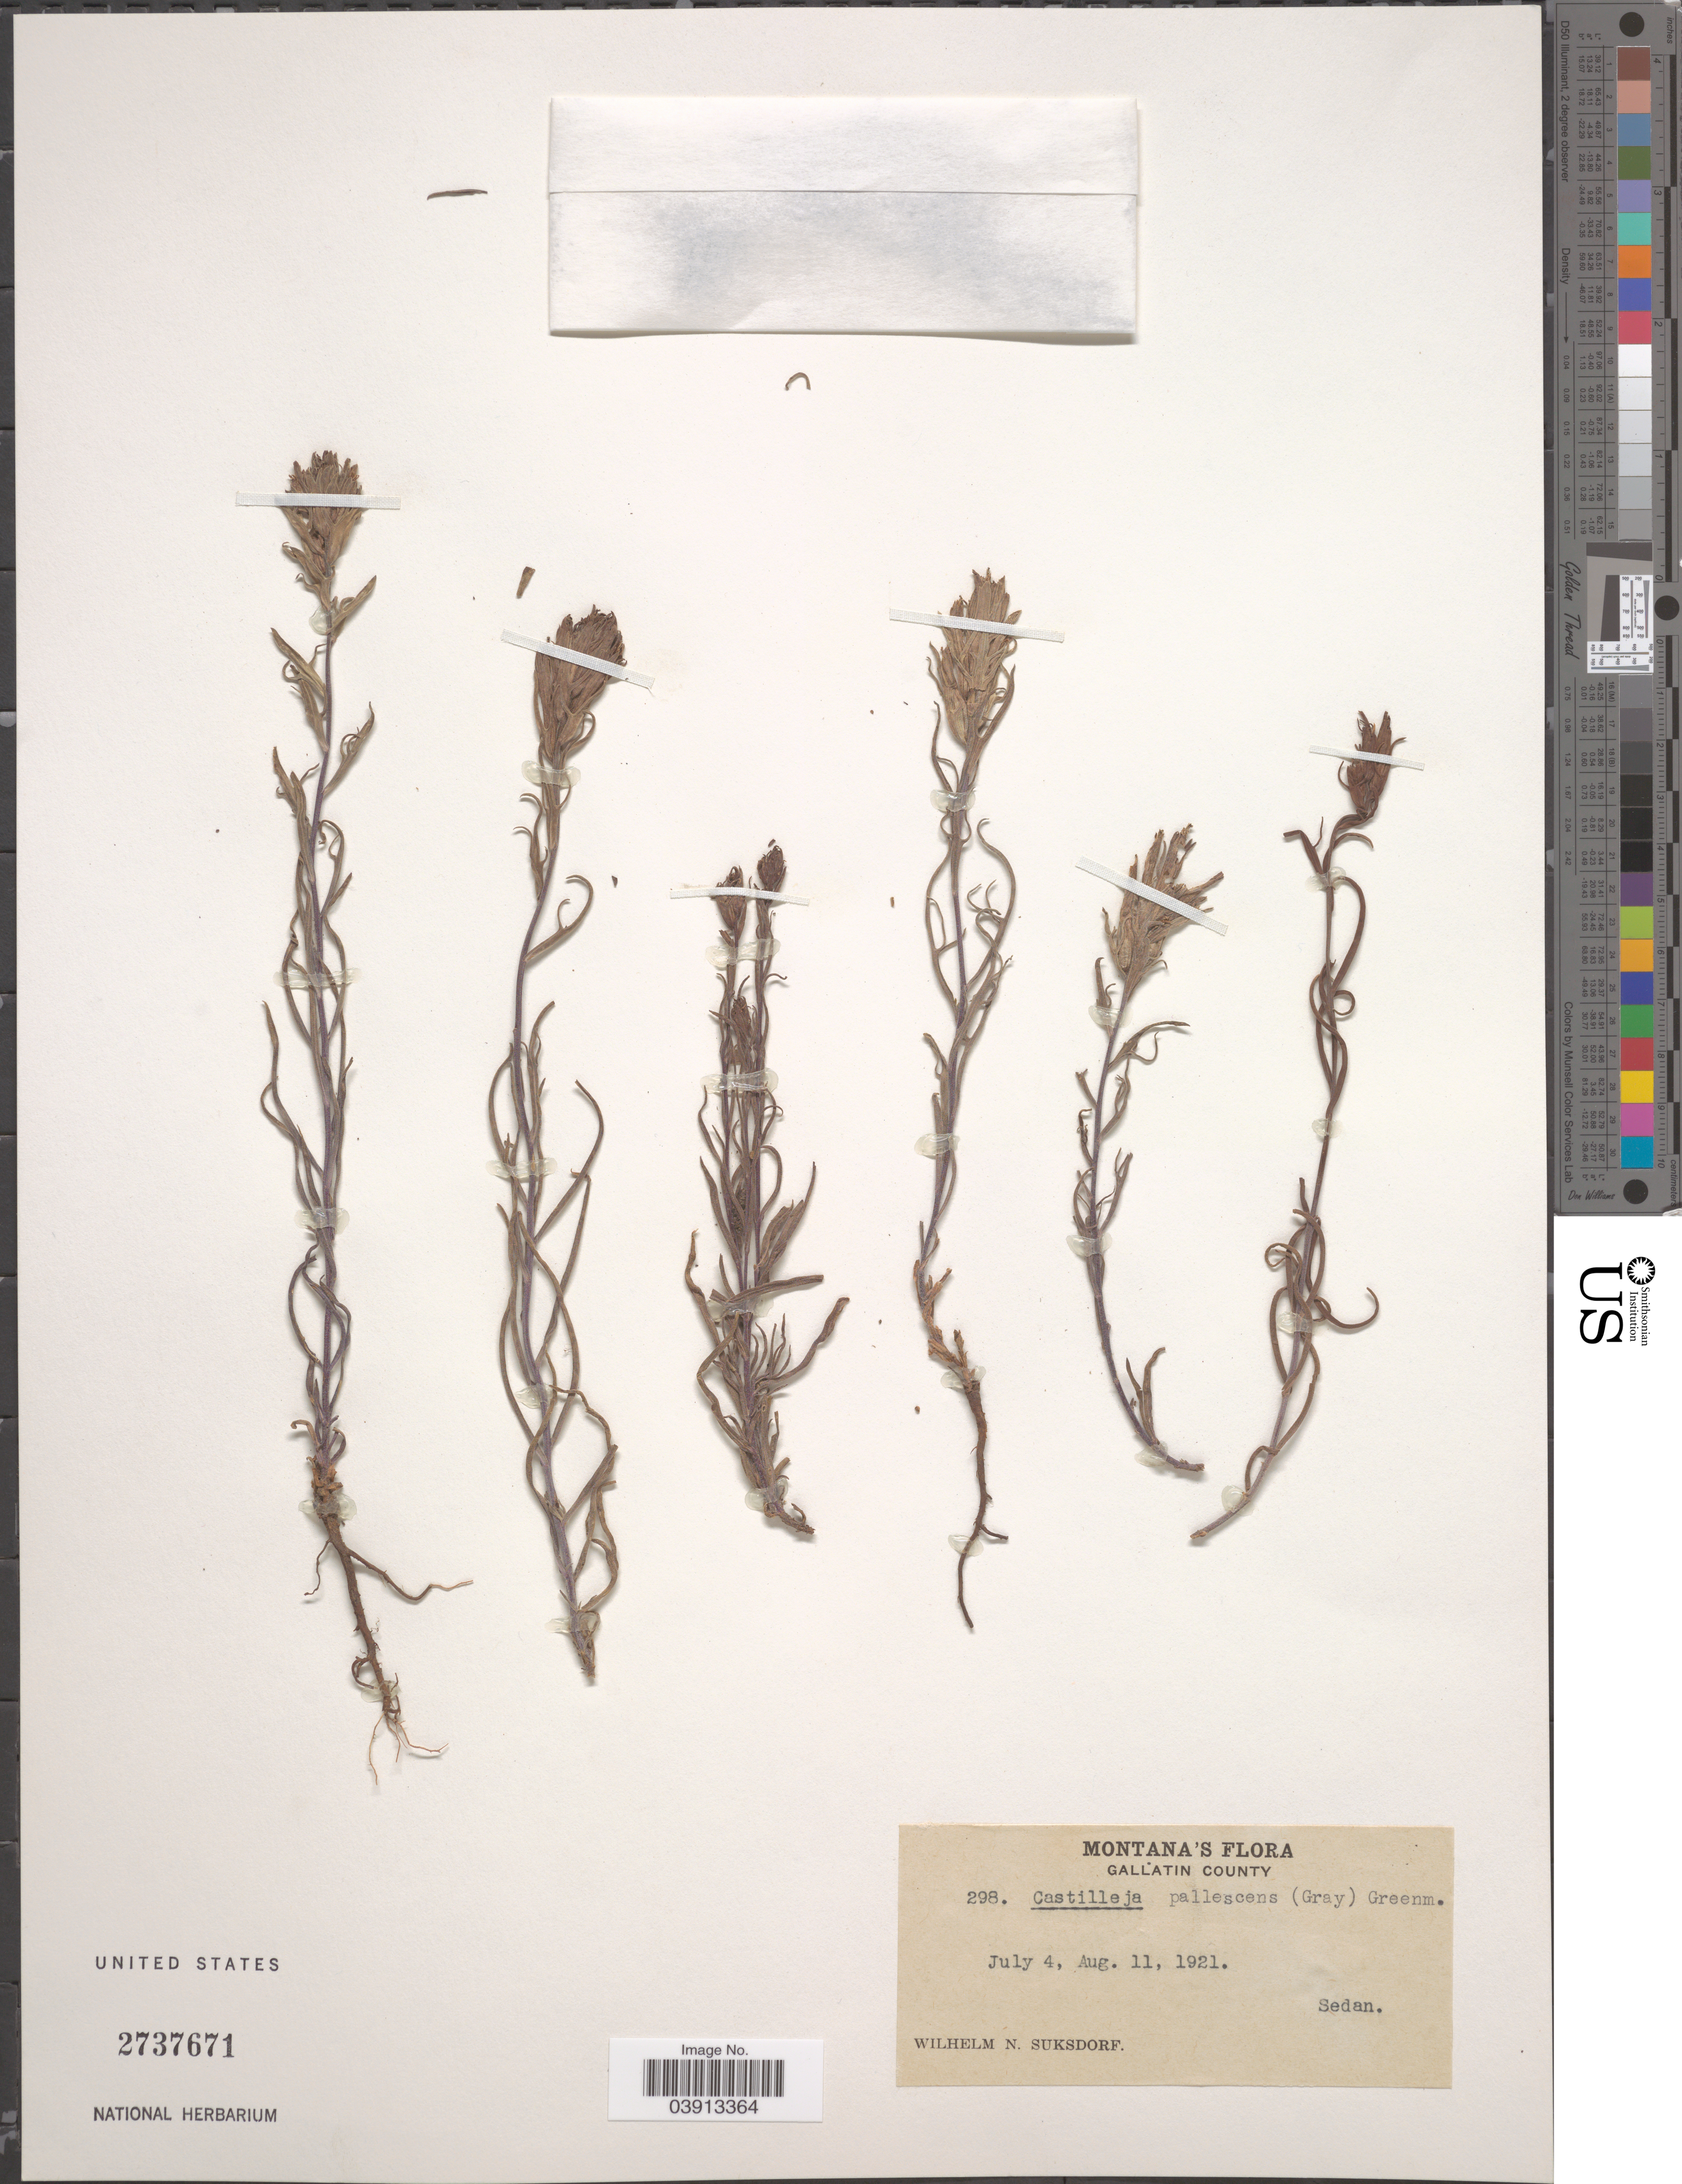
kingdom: Plantae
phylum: Tracheophyta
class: Magnoliopsida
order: Lamiales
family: Orobanchaceae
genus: Castilleja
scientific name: Castilleja pallescens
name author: (A. Gray) Greenm.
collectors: W. N. Suksdorf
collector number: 298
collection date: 1921-07-04/1921-08-11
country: United States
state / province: Montana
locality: Gallatin County. Sedan.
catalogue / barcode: US 2737671